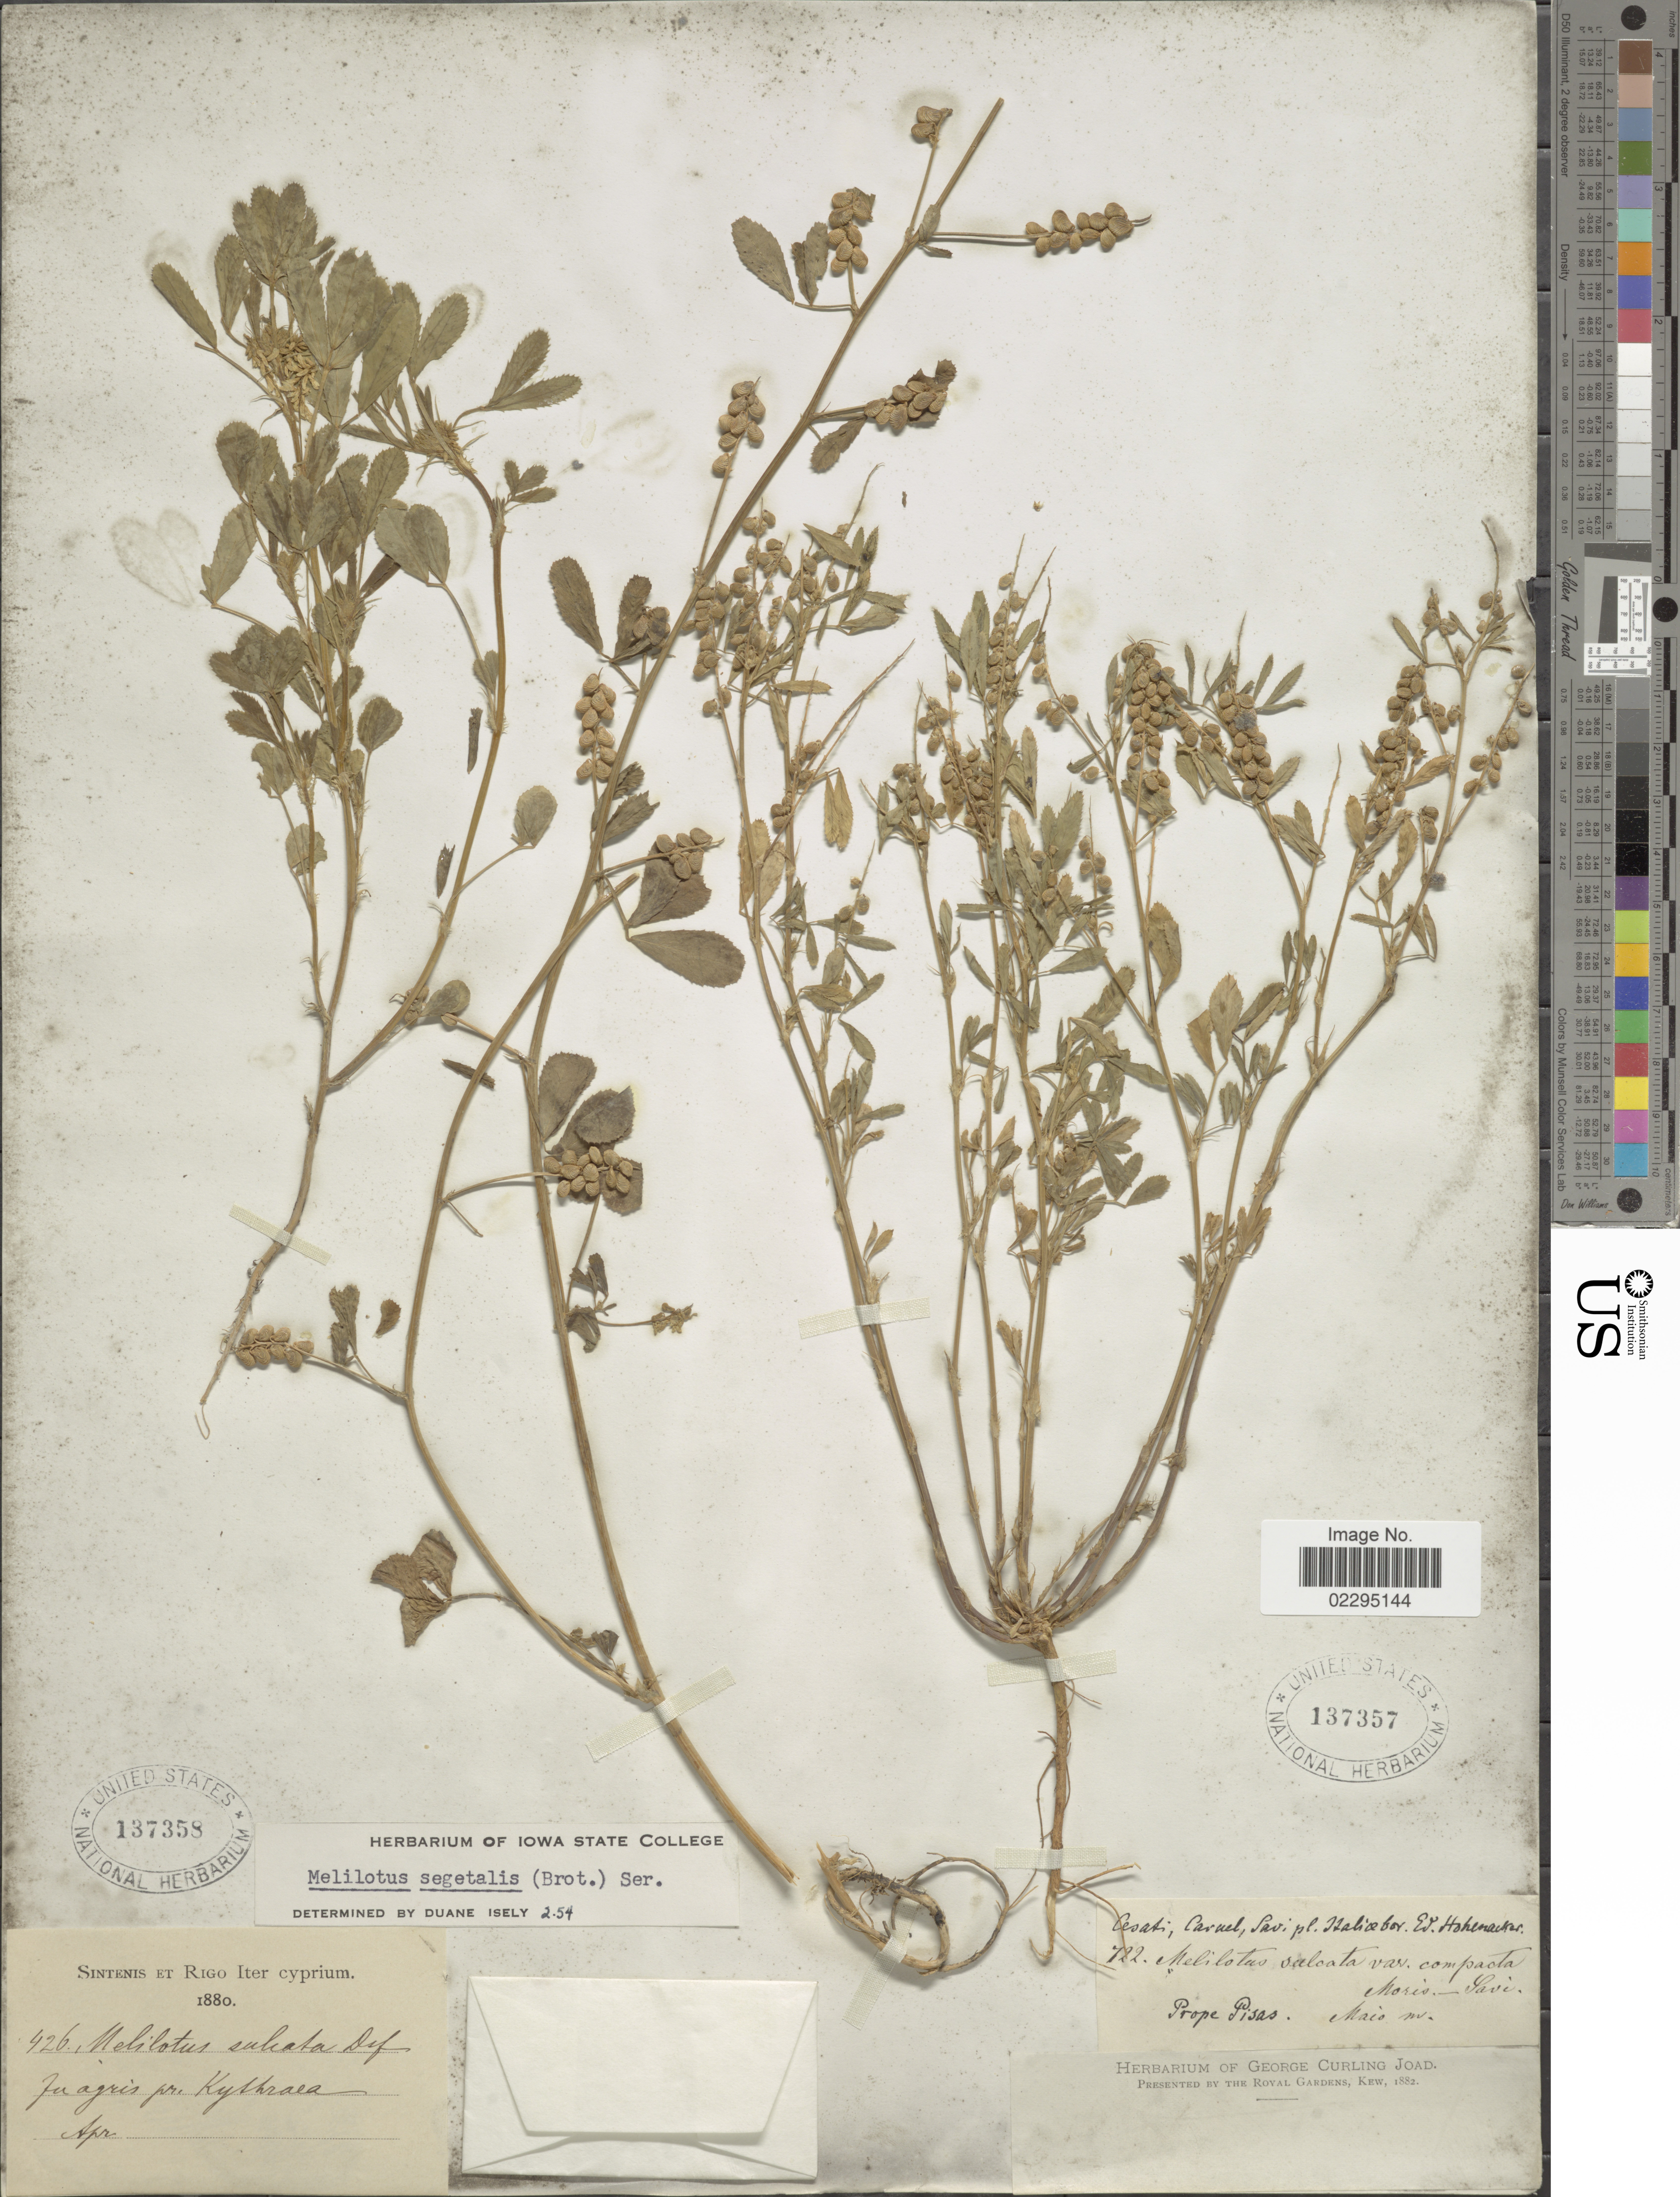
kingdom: Plantae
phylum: Tracheophyta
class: Magnoliopsida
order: Fabales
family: Fabaceae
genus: Melilotus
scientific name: Melilotus segetalis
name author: Ser.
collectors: -. Sintenis & Rigo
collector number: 426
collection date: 1880-04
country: Cyprus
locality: Cyprium. In agris pr Kythraea.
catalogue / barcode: US 137358